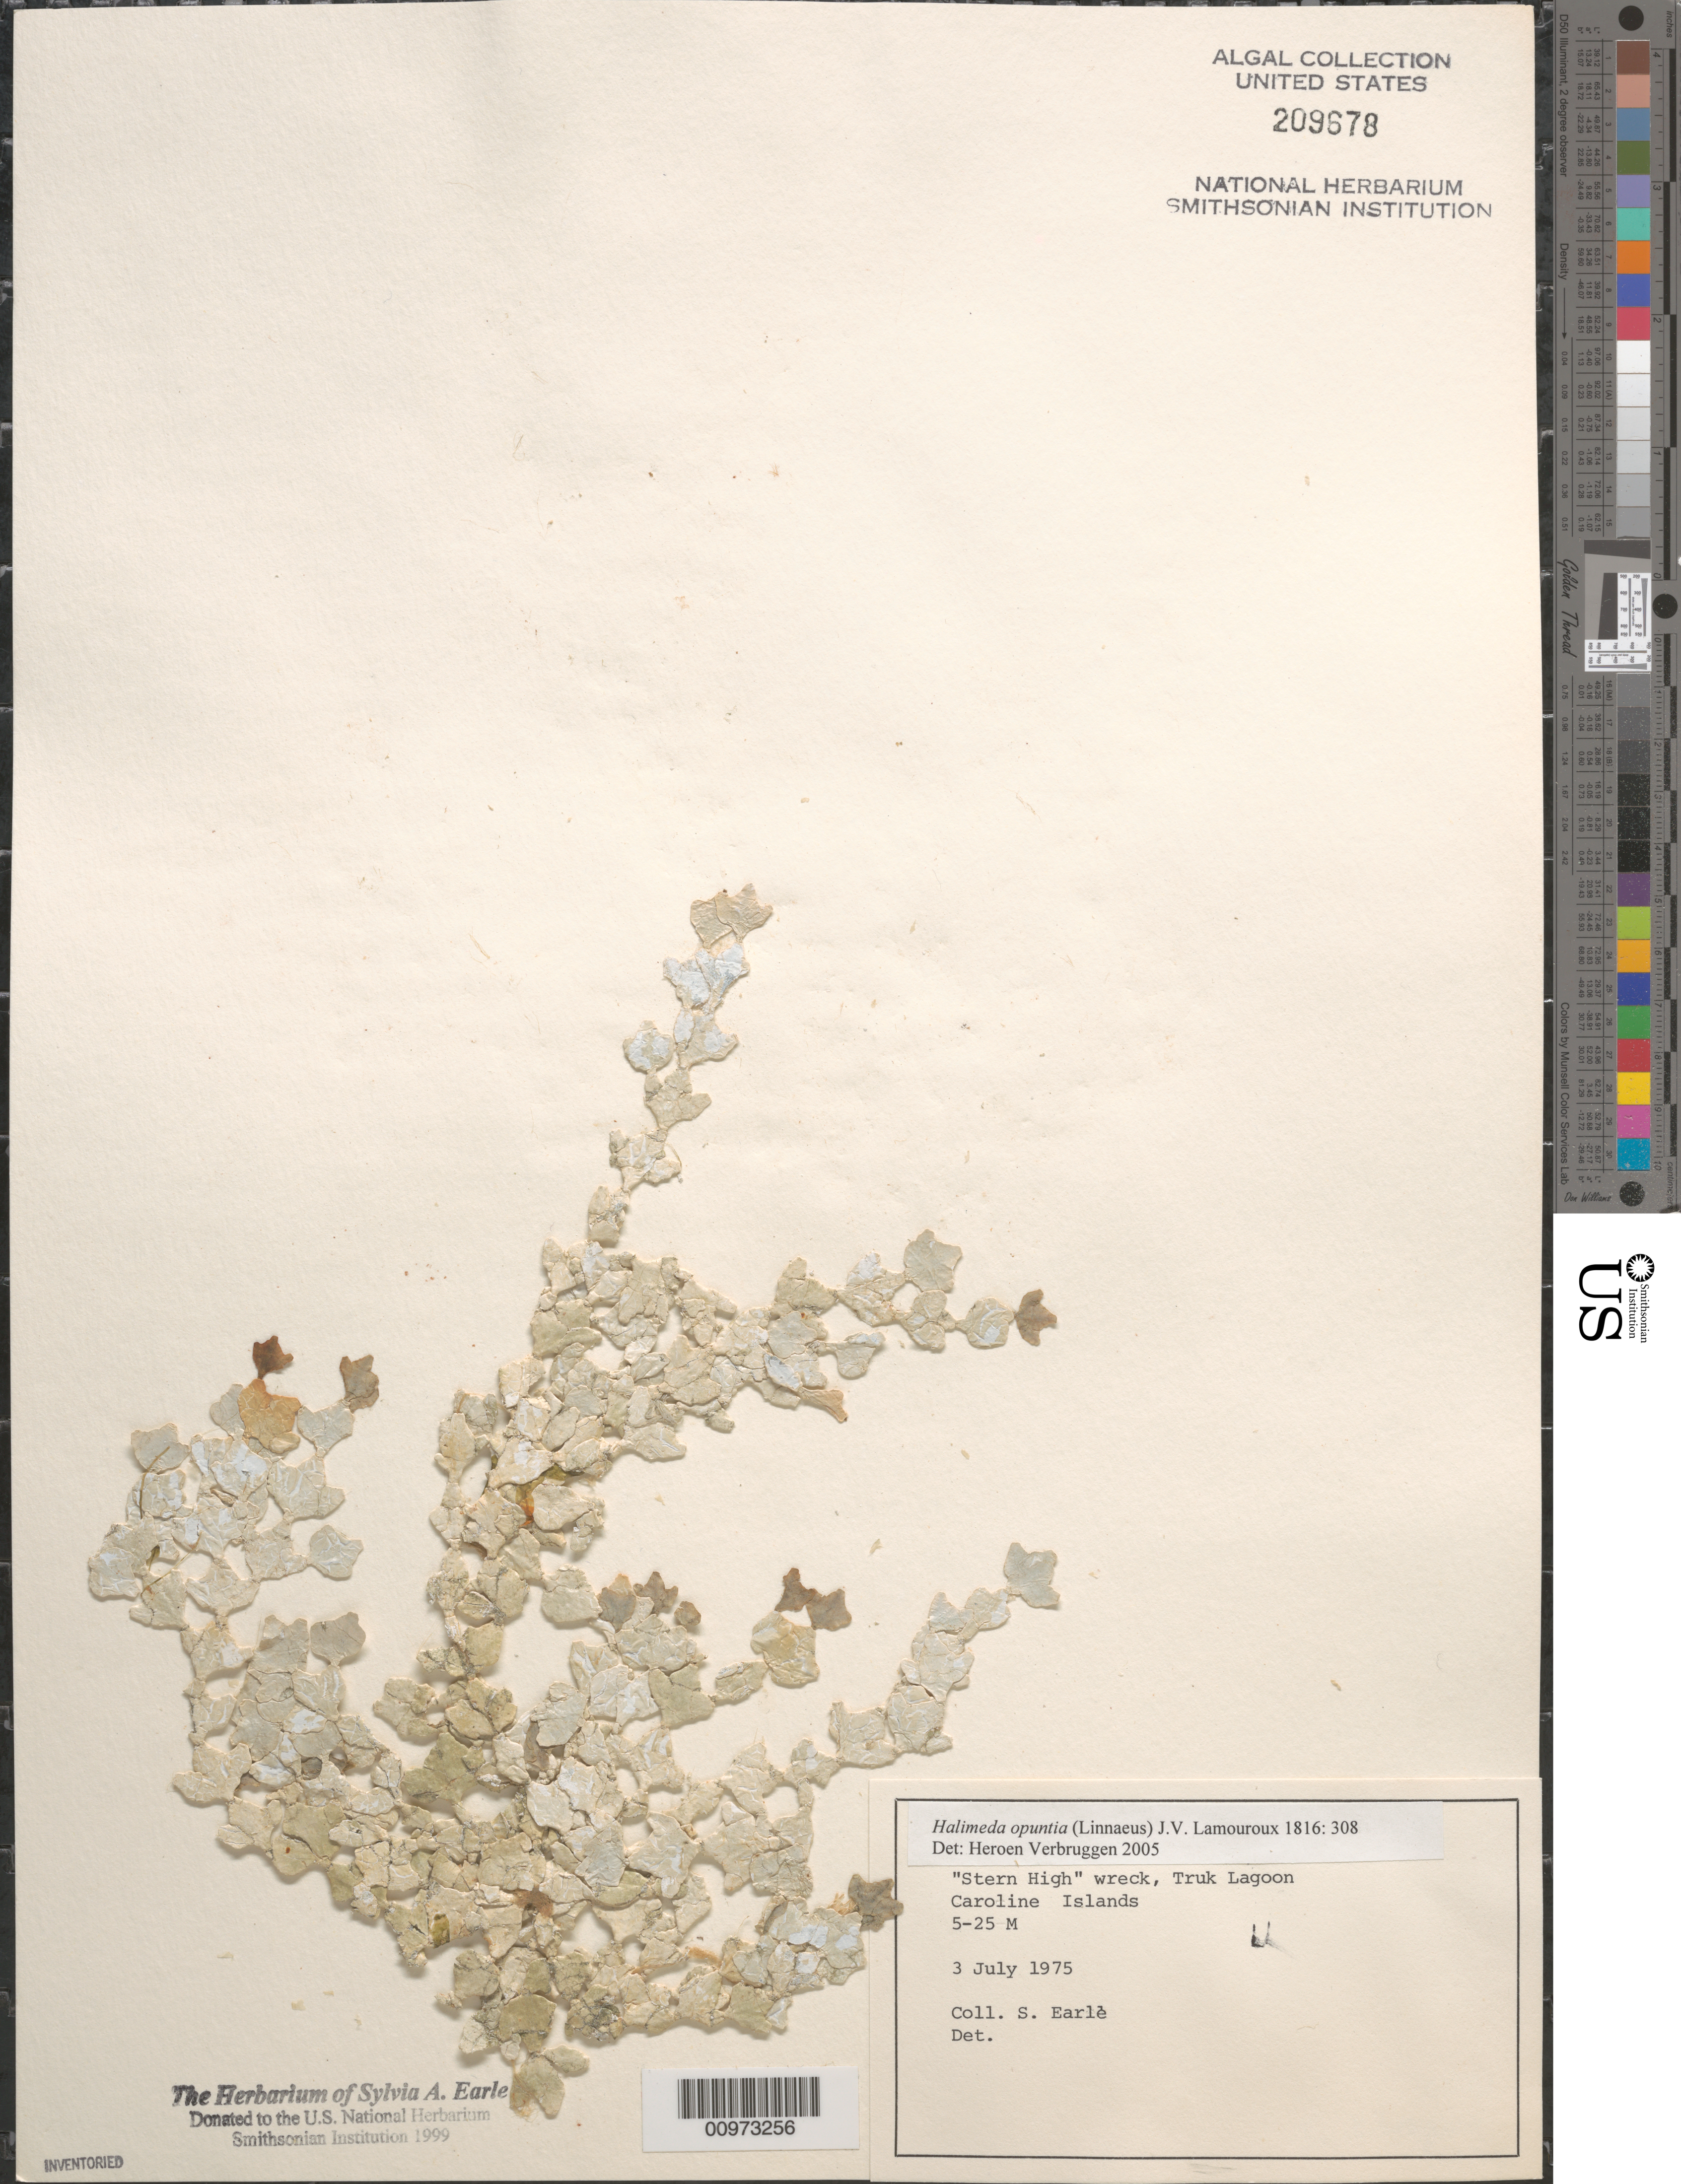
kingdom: Plantae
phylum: Chlorophyta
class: Ulvophyceae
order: Bryopsidales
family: Halimedaceae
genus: Halimeda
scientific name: Halimeda opuntia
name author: (L.) J.V.Lamouroux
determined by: Verbruggen, H.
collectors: S. A. Earle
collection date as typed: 03 Jul 1975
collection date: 1975-07-03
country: Micronesia, Federated States of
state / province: Truk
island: Truk (Chuuk) Is.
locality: Chuuk Lagoon (Truk Lagoon), "stern high" shipwreck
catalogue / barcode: US 209678